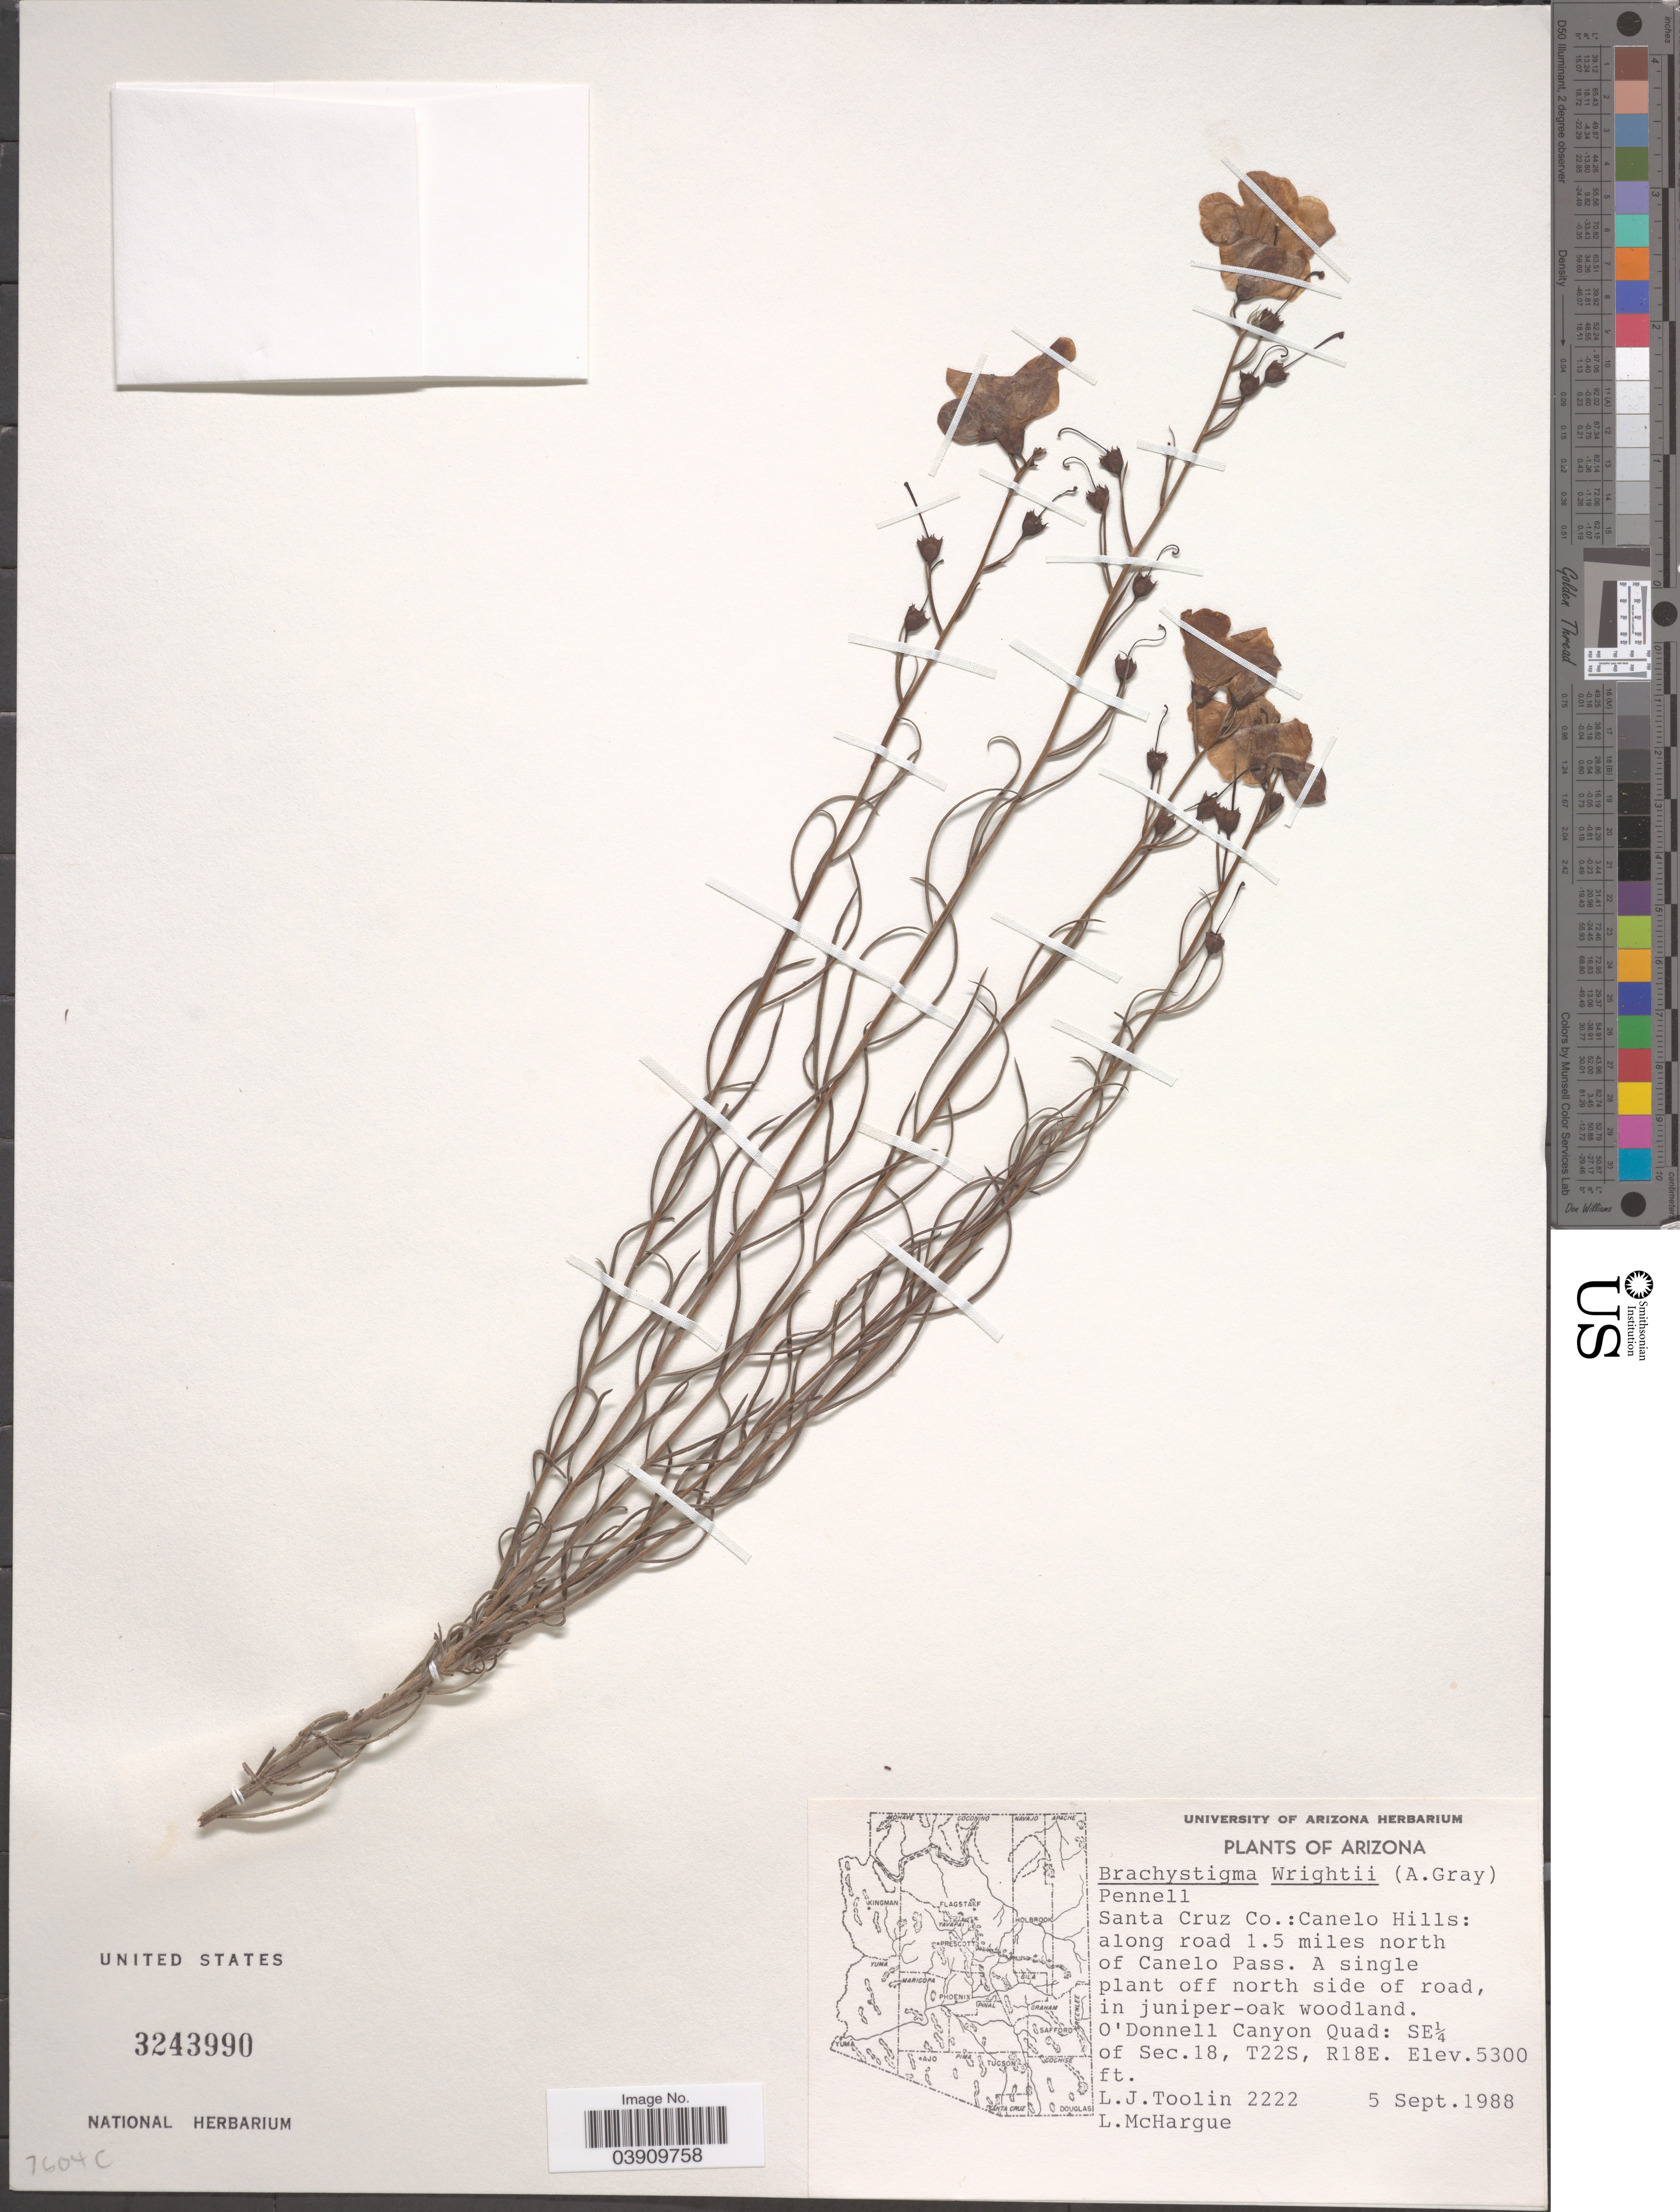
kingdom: Plantae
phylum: Tracheophyta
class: Magnoliopsida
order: Lamiales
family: Orobanchaceae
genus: Brachystigma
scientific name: Brachystigma wrightii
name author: (A. Gray) Pennell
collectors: L. J. Toolin & L. Mchargue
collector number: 2222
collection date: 1988-09-05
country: United States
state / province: Arizona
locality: Santa Cruz Co.: Canelo Hills: along road 1.5 miles north of canelo Pass. O'Donnell Canyon Quad: SE ¼ of Sec. 18, T22S, R18E.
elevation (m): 1615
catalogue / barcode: US 3243990